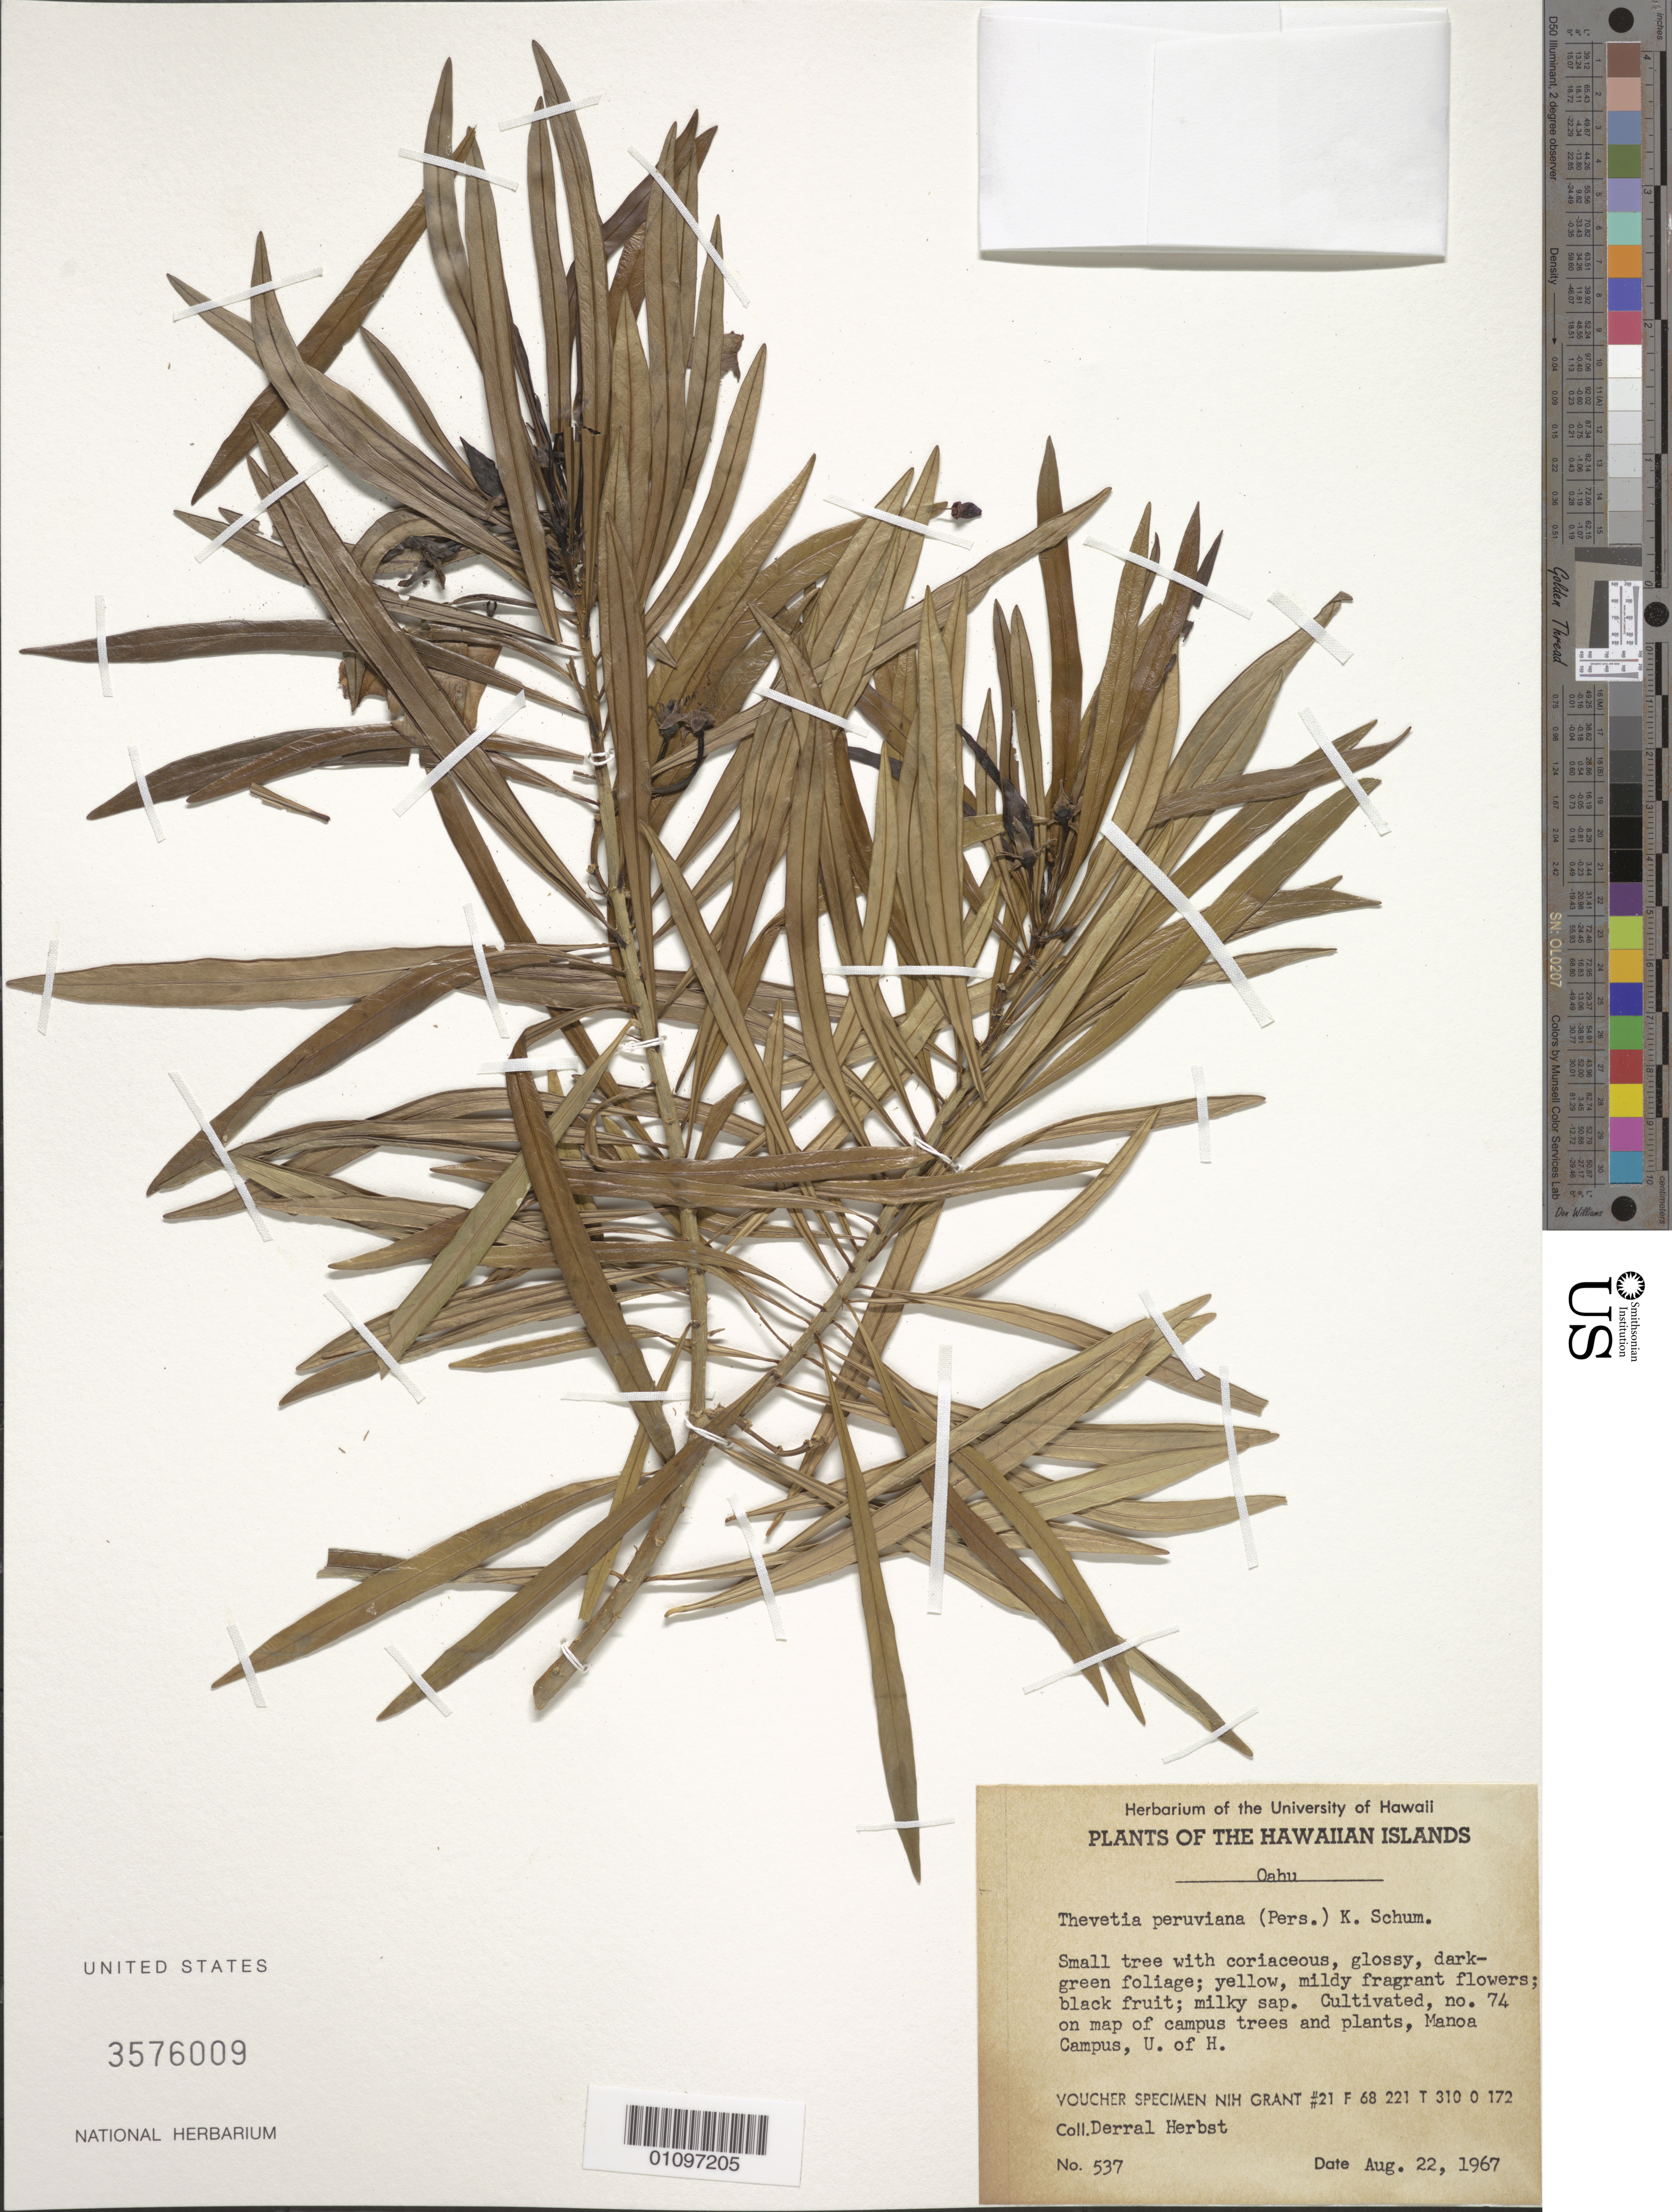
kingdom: Plantae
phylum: Tracheophyta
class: Magnoliopsida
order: Gentianales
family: Apocynaceae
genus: Thevetia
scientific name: Thevetia peruviana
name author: (Pers.) K. Schum.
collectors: D. R. Herbst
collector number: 537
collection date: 1967-08-22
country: United States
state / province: Hawaii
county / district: Honolulu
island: Oahu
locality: University of Hawaii Manoa Campus, number 74 on map of campus trees and plants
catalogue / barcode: US 3576009